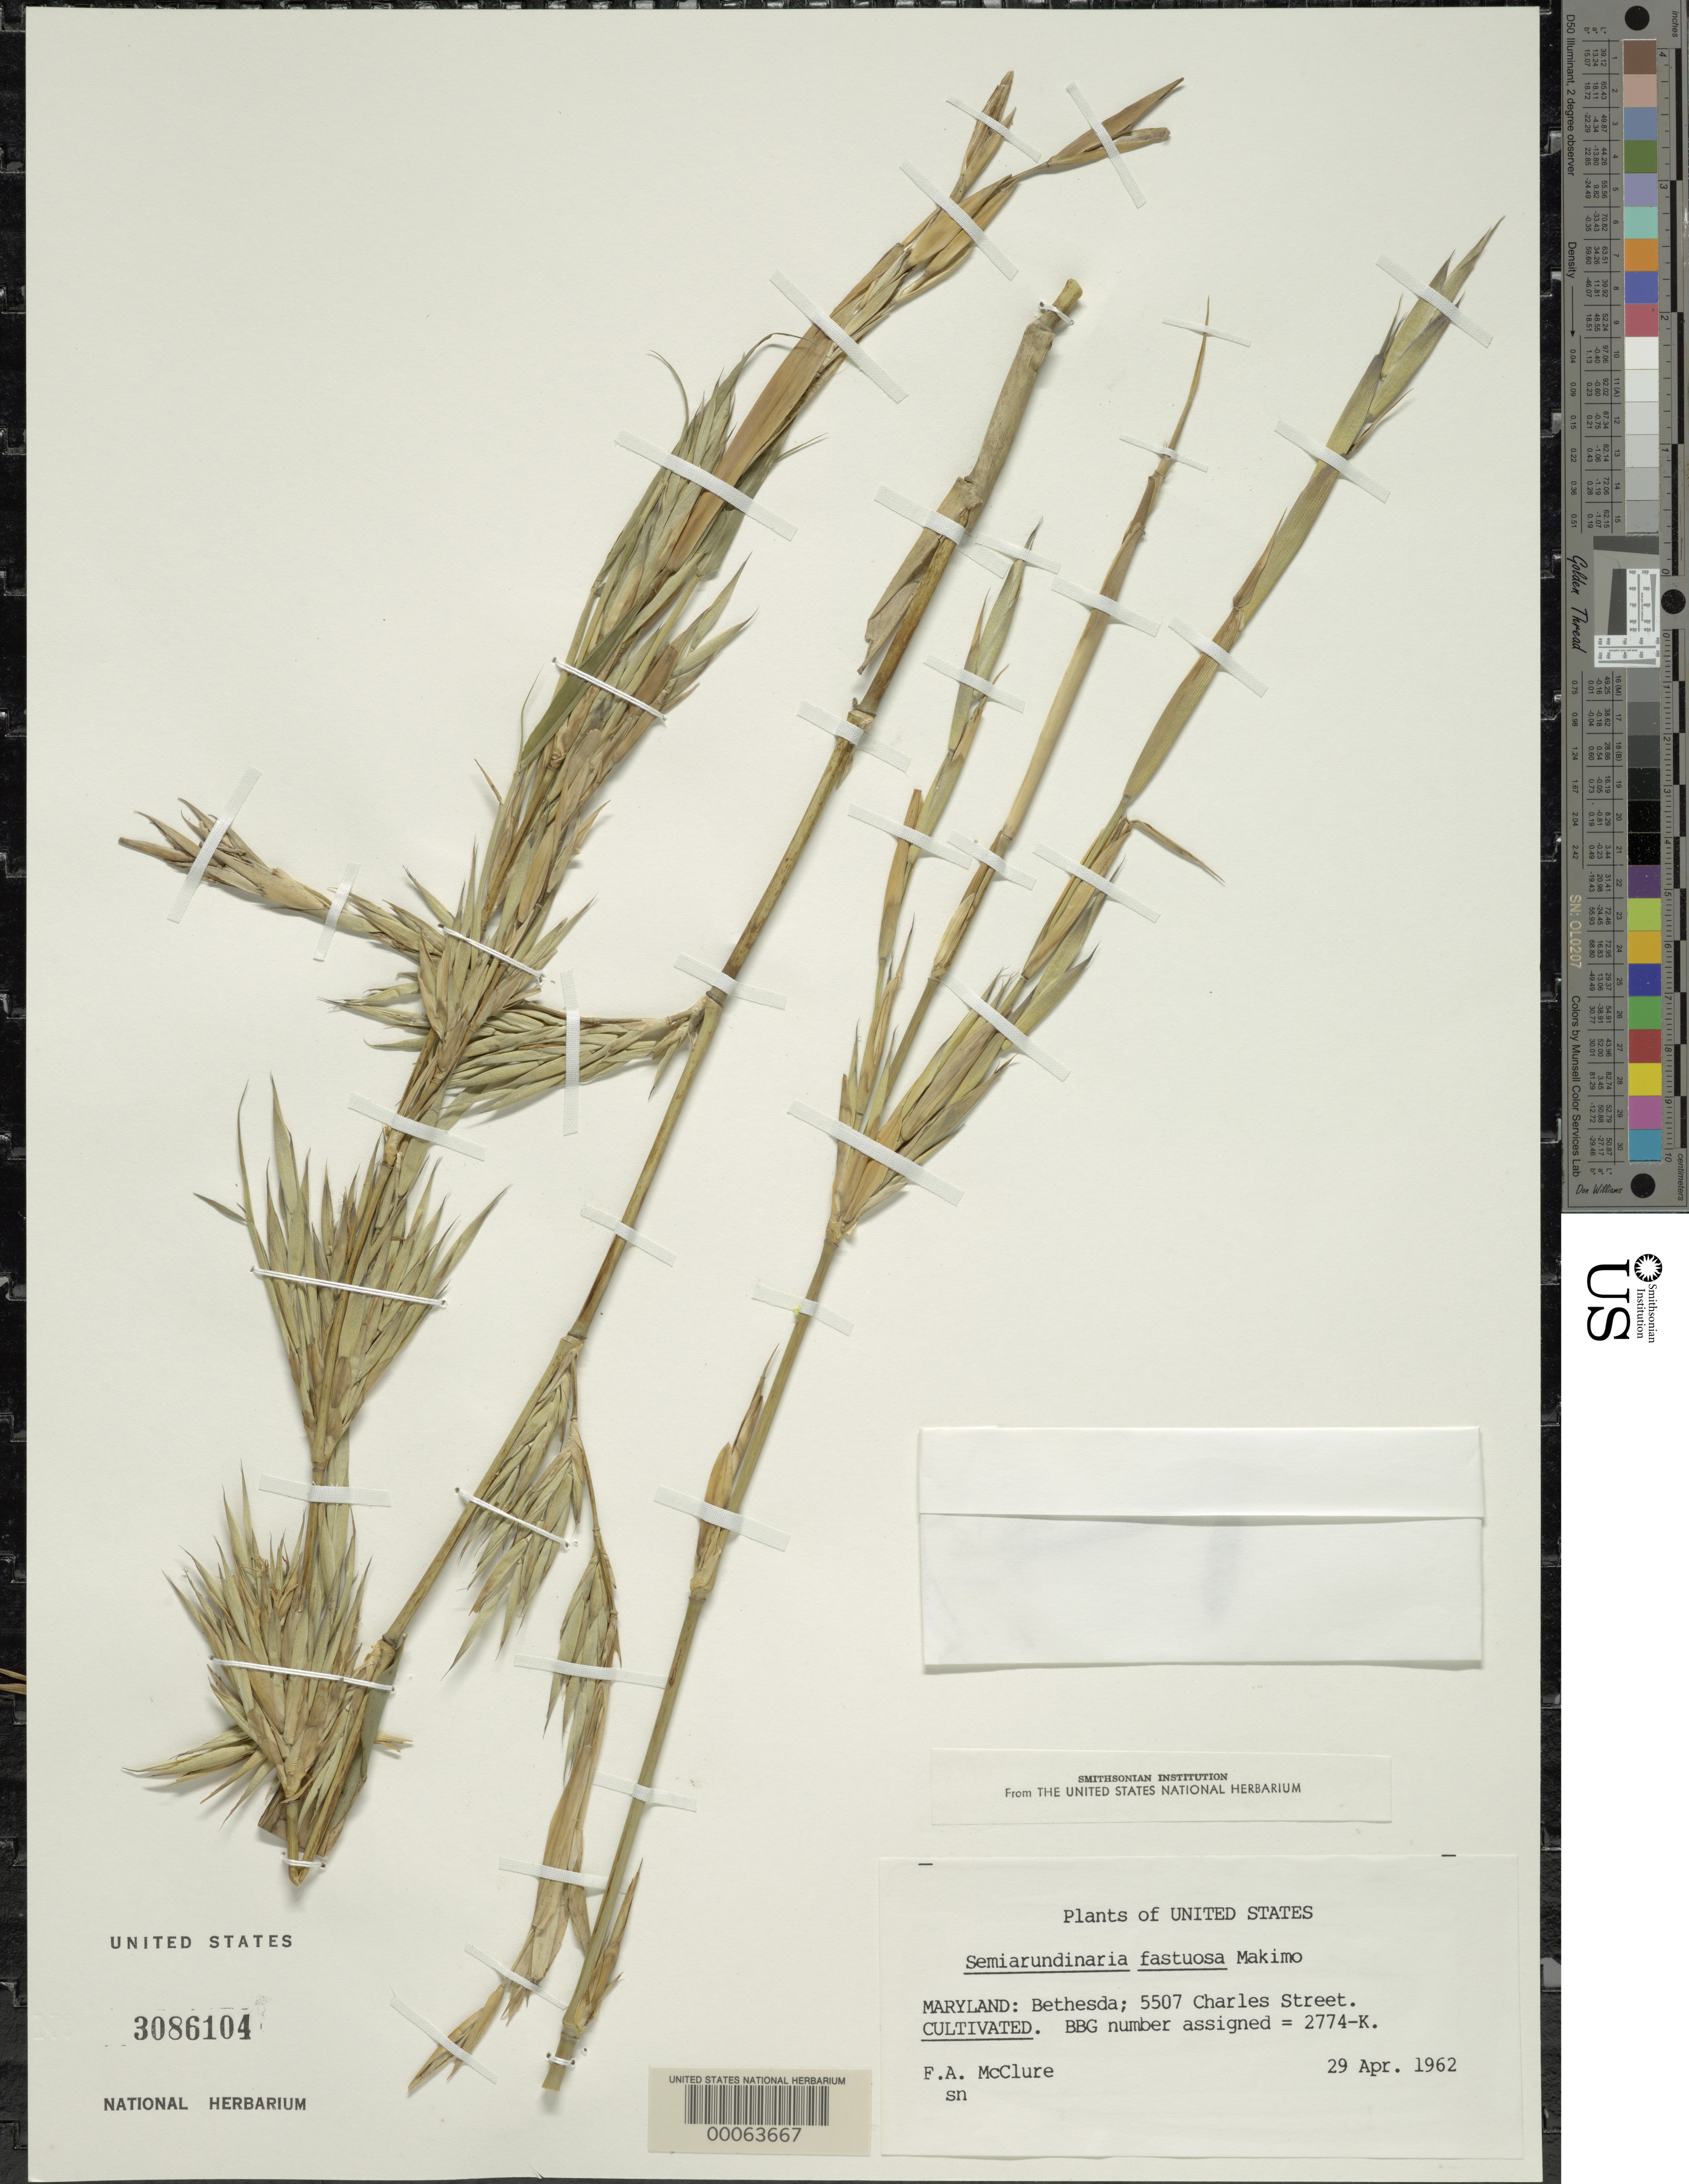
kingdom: Plantae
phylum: Tracheophyta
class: Liliopsida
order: Poales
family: Poaceae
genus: Semiarundinaria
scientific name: Semiarundinaria fastuosa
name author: Makino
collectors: F. A. McClure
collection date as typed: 29 Apr 1962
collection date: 1962-04-29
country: United States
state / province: Maryland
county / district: Montgomery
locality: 5507 Charles Street, Bethesda (McClure's garden)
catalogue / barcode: US 3086104